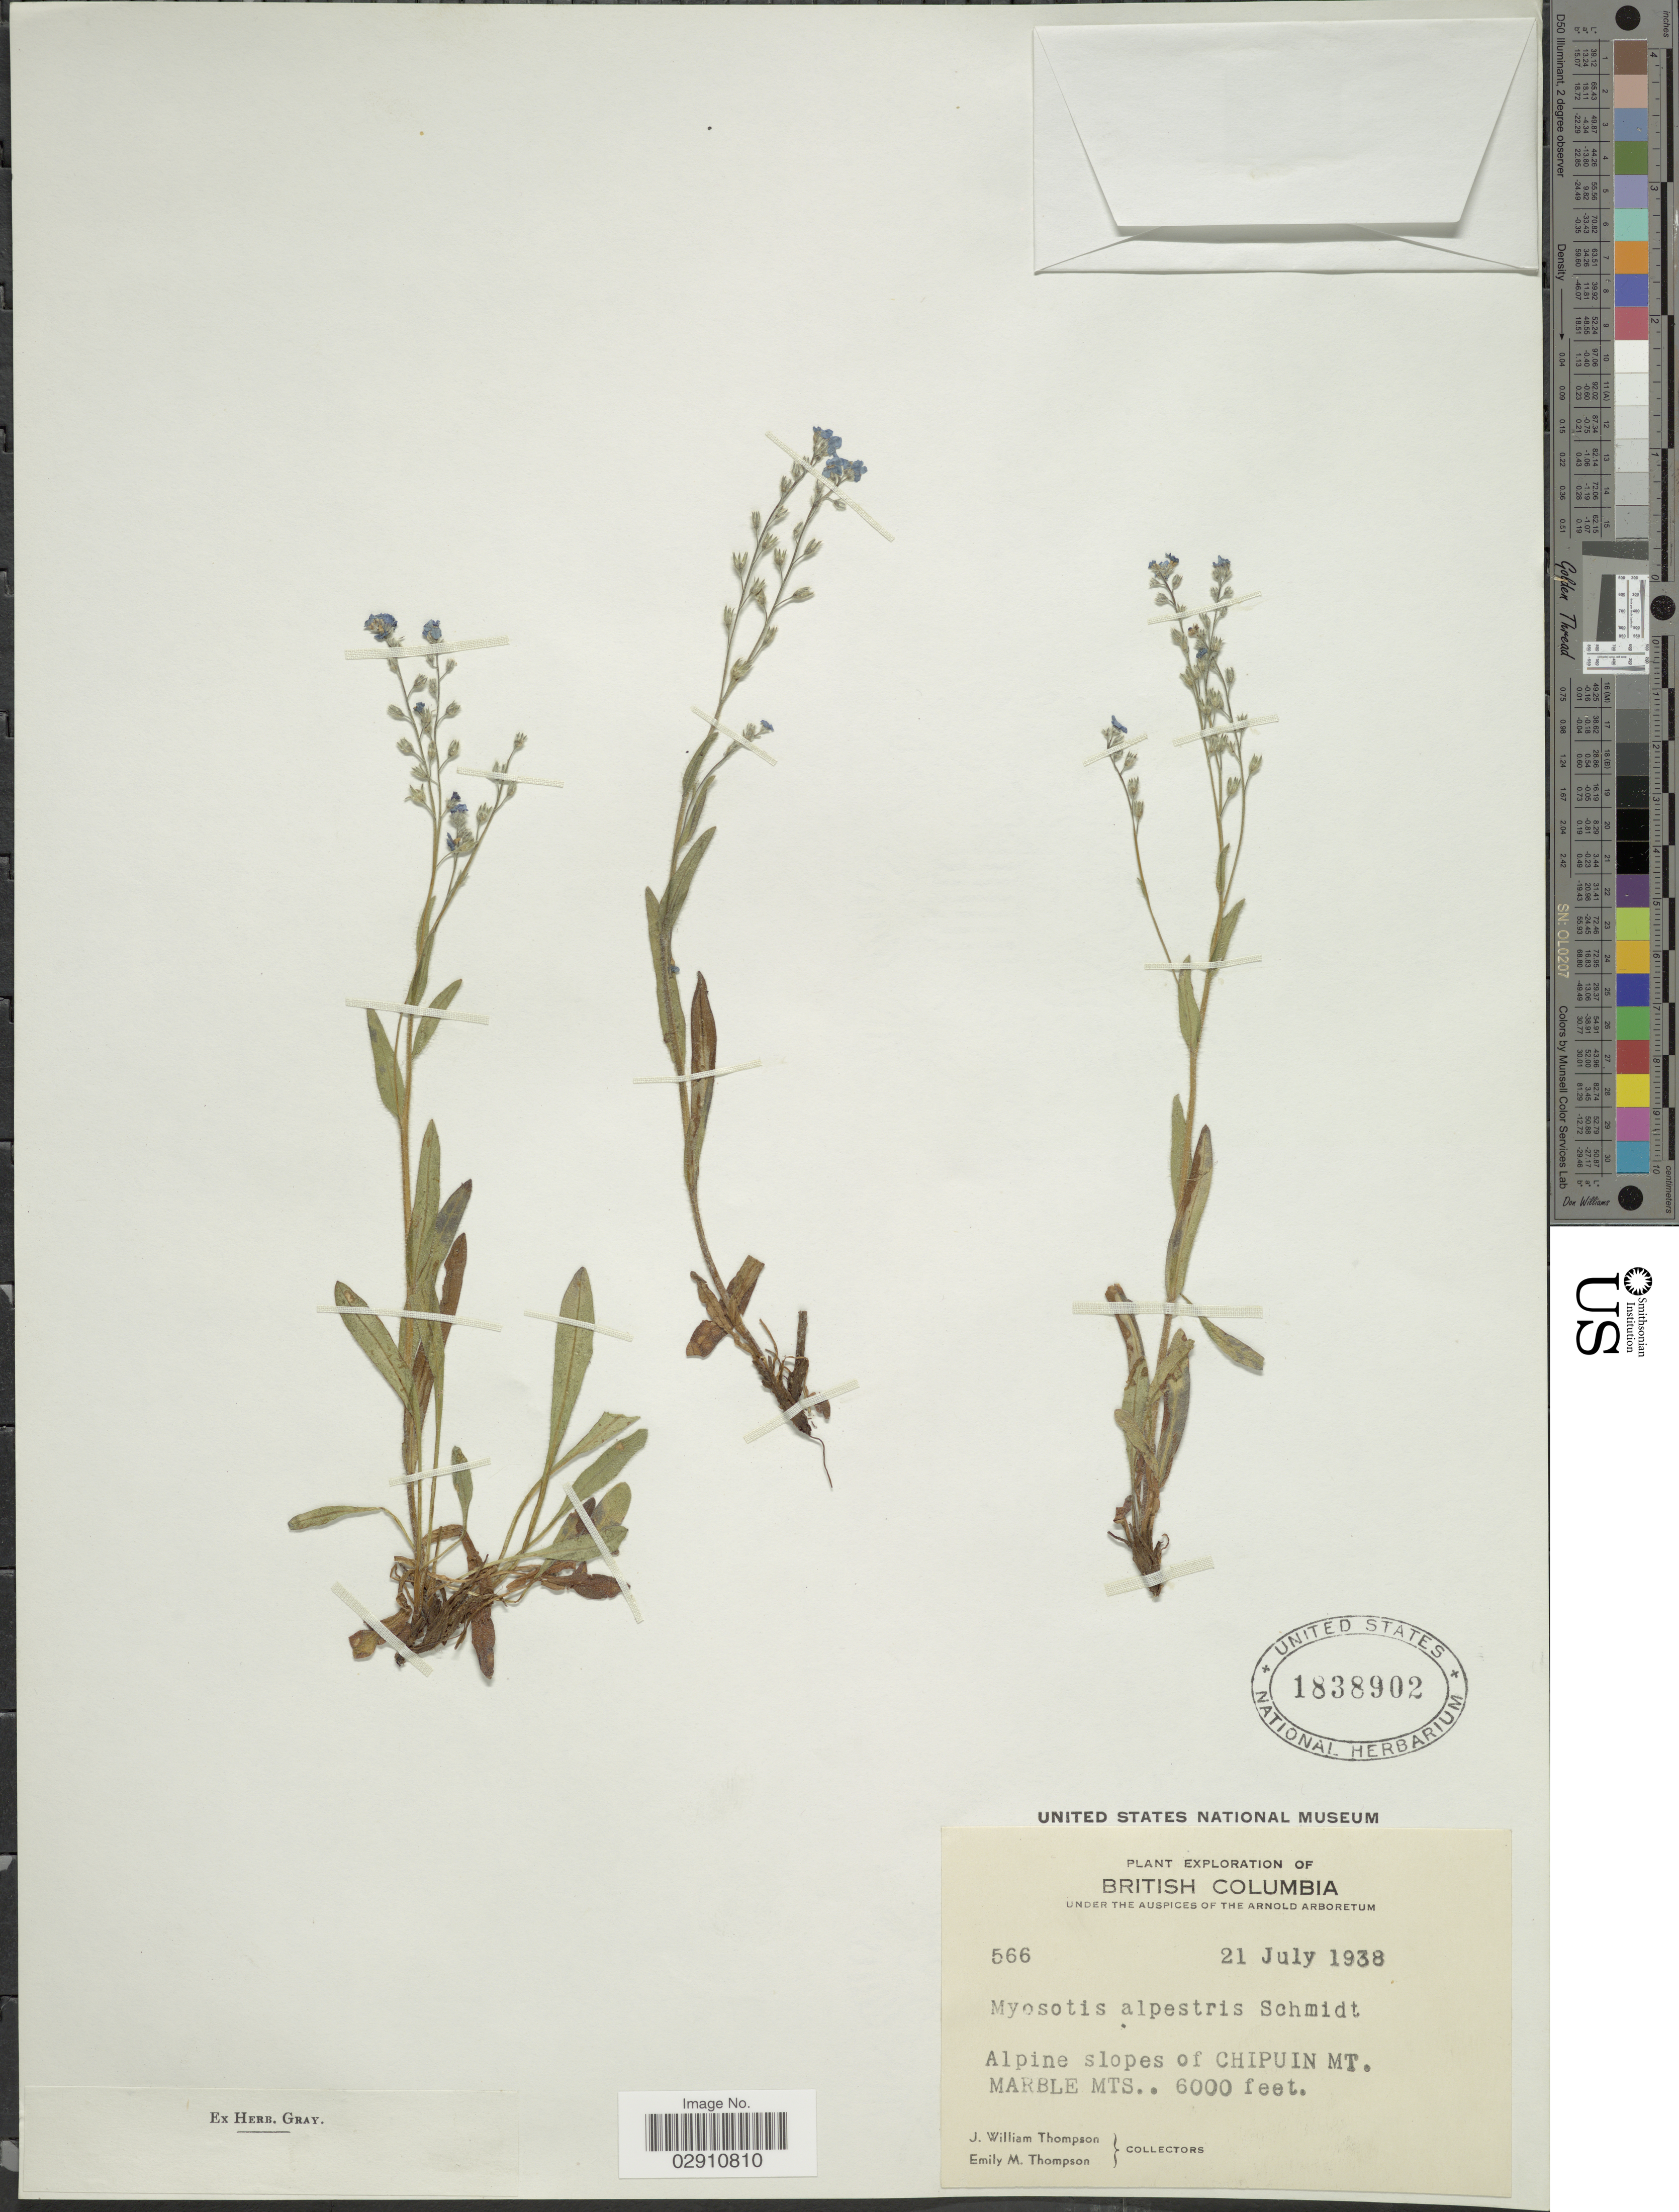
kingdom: Plantae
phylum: Tracheophyta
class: Magnoliopsida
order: Boraginales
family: Boraginaceae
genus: Myosotis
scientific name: Myosotis alpestris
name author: F.W. Schmidt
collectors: J. W. Thompson & E. M. Thompson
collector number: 566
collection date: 1938-07-21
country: Canada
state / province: British Columbia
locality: Alpine slopes of Chipuin Mt. Marble Mts.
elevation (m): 1829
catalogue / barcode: US 1838902